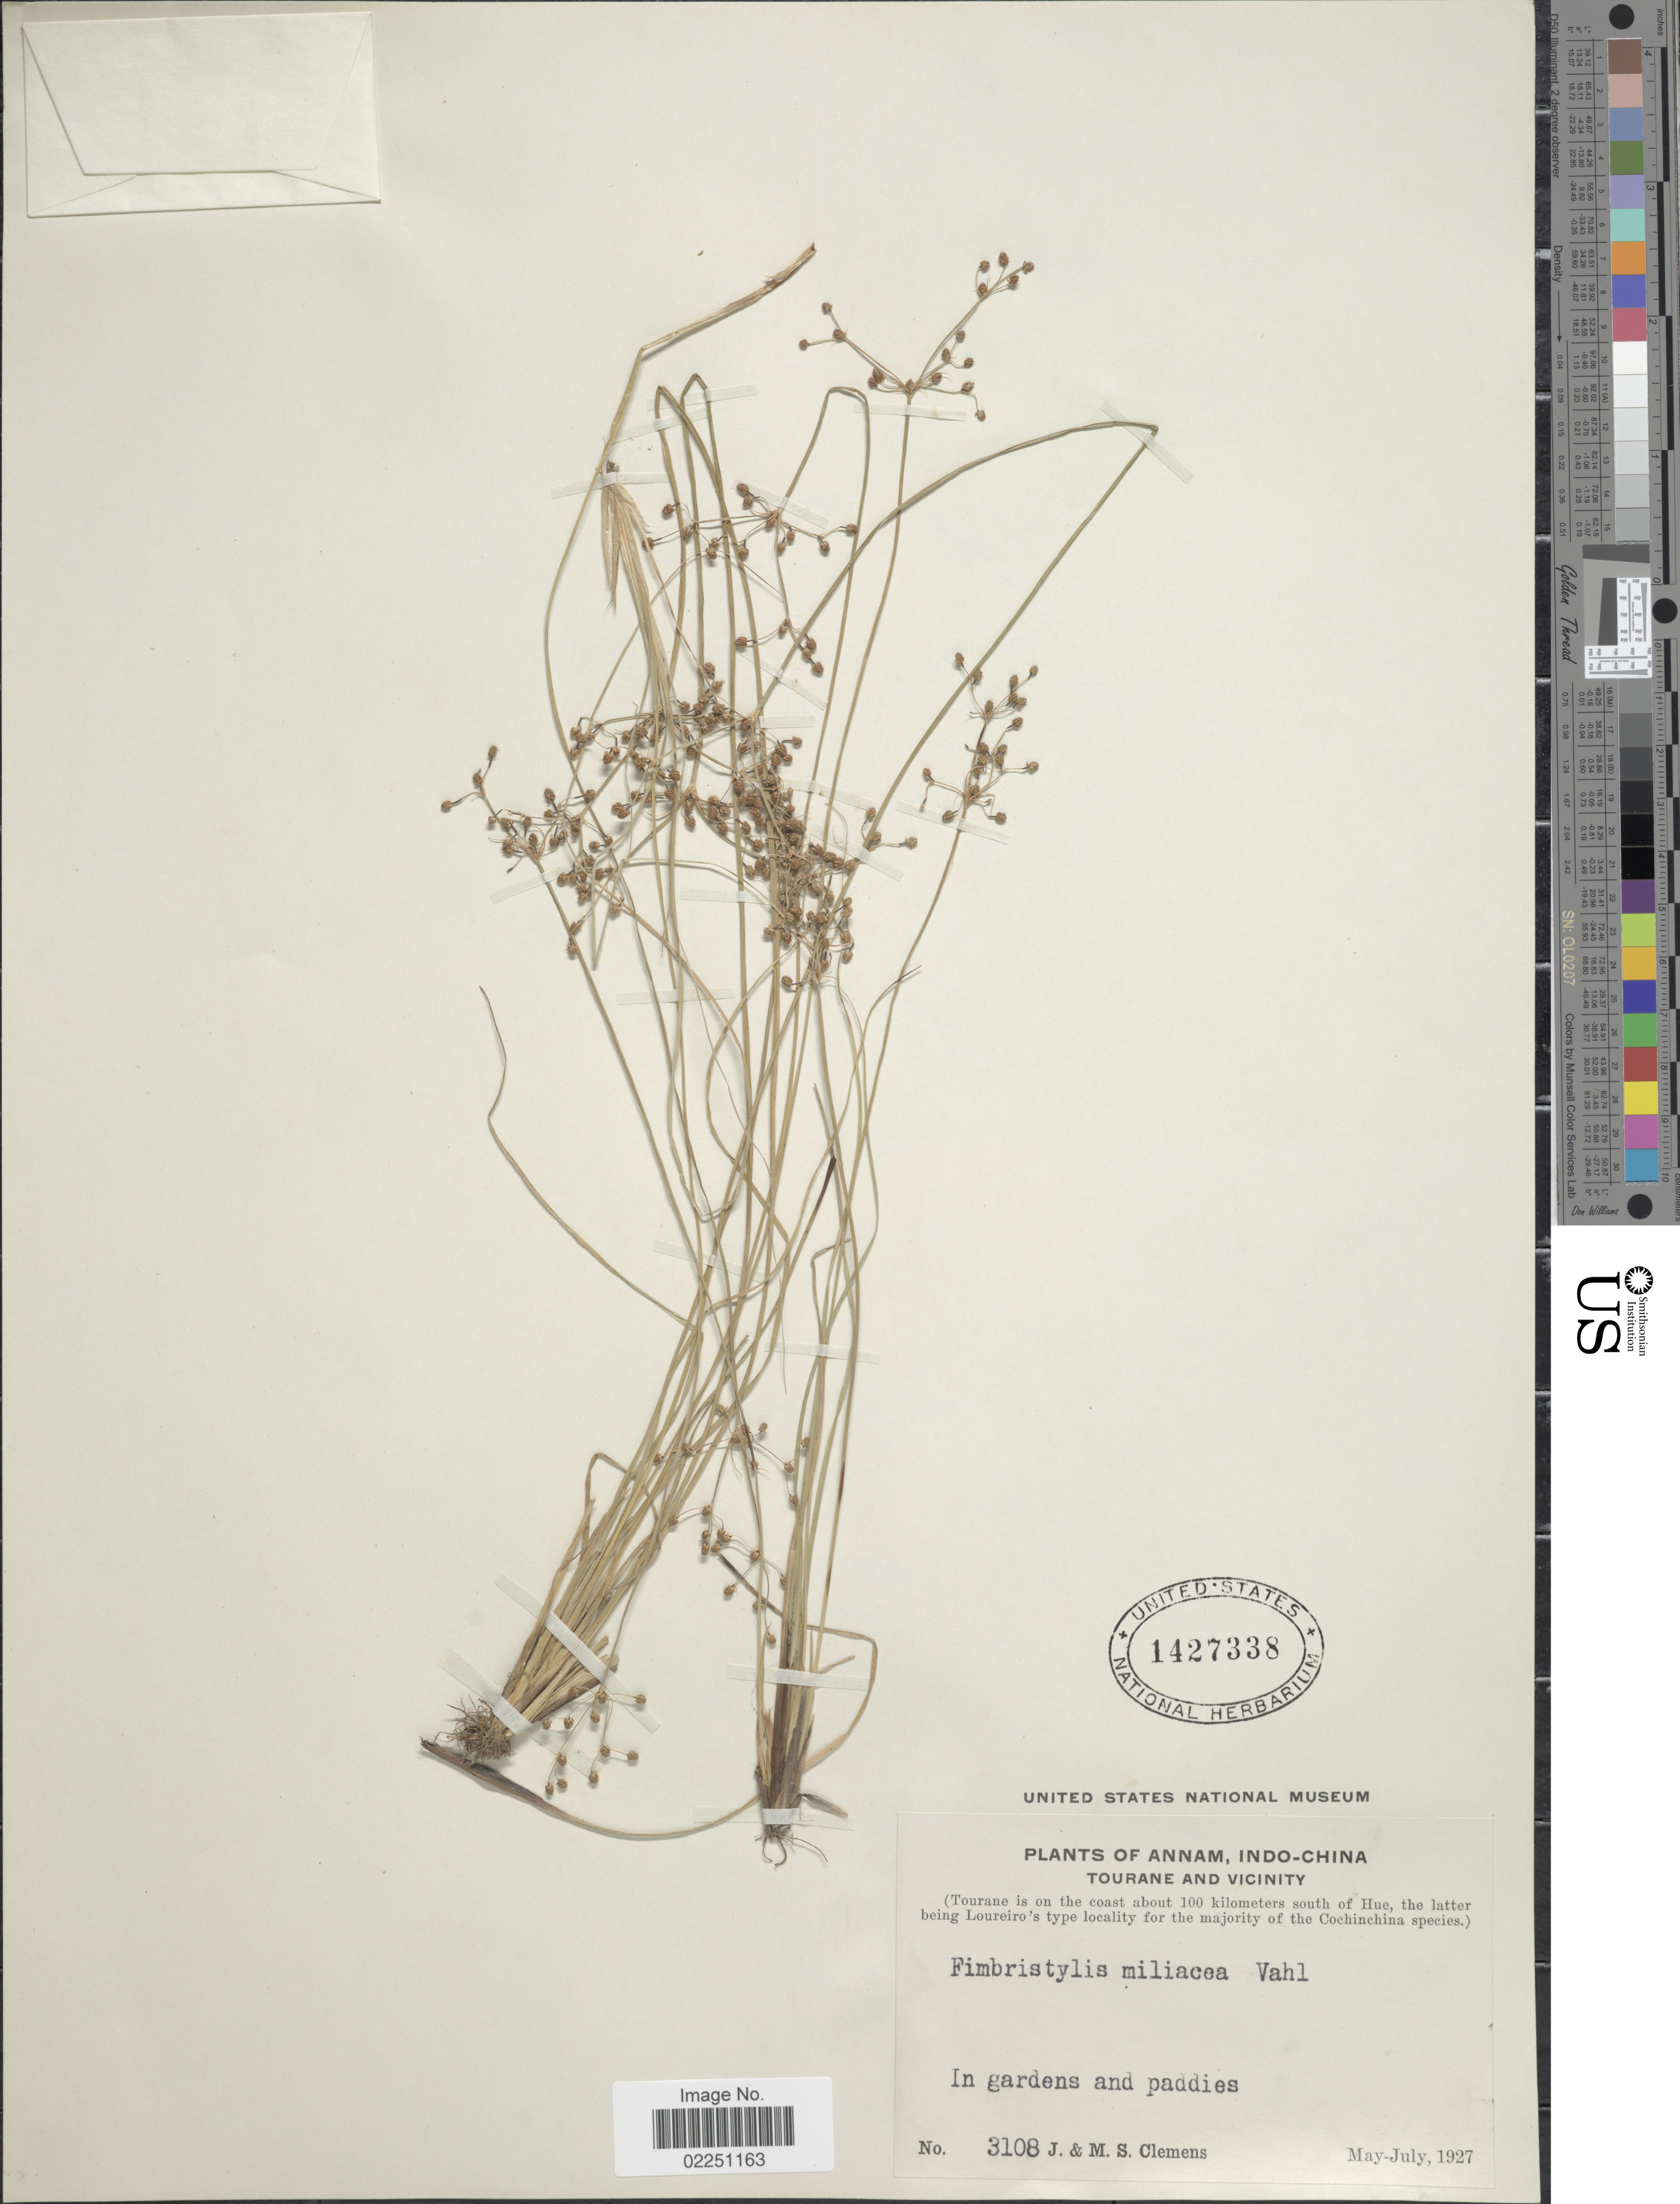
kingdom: Plantae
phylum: Tracheophyta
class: Liliopsida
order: Poales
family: Cyperaceae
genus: Fimbristylis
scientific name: Fimbristylis littoralis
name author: Gaudich.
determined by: Strong, M. T., (US), Smithsonian Institution - National Museum of Natural History (UNITED STATES)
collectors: J. Clemens & M. S. Clemens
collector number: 3108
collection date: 1927-05/1927-07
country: Vietnam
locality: Annam, Indo-China. Tourane and vicinity(Tourane is on the coast about 100 kilometers south of Hue, the latter being Loureiro's type locality. In gardens and paddies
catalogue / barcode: US 1427338